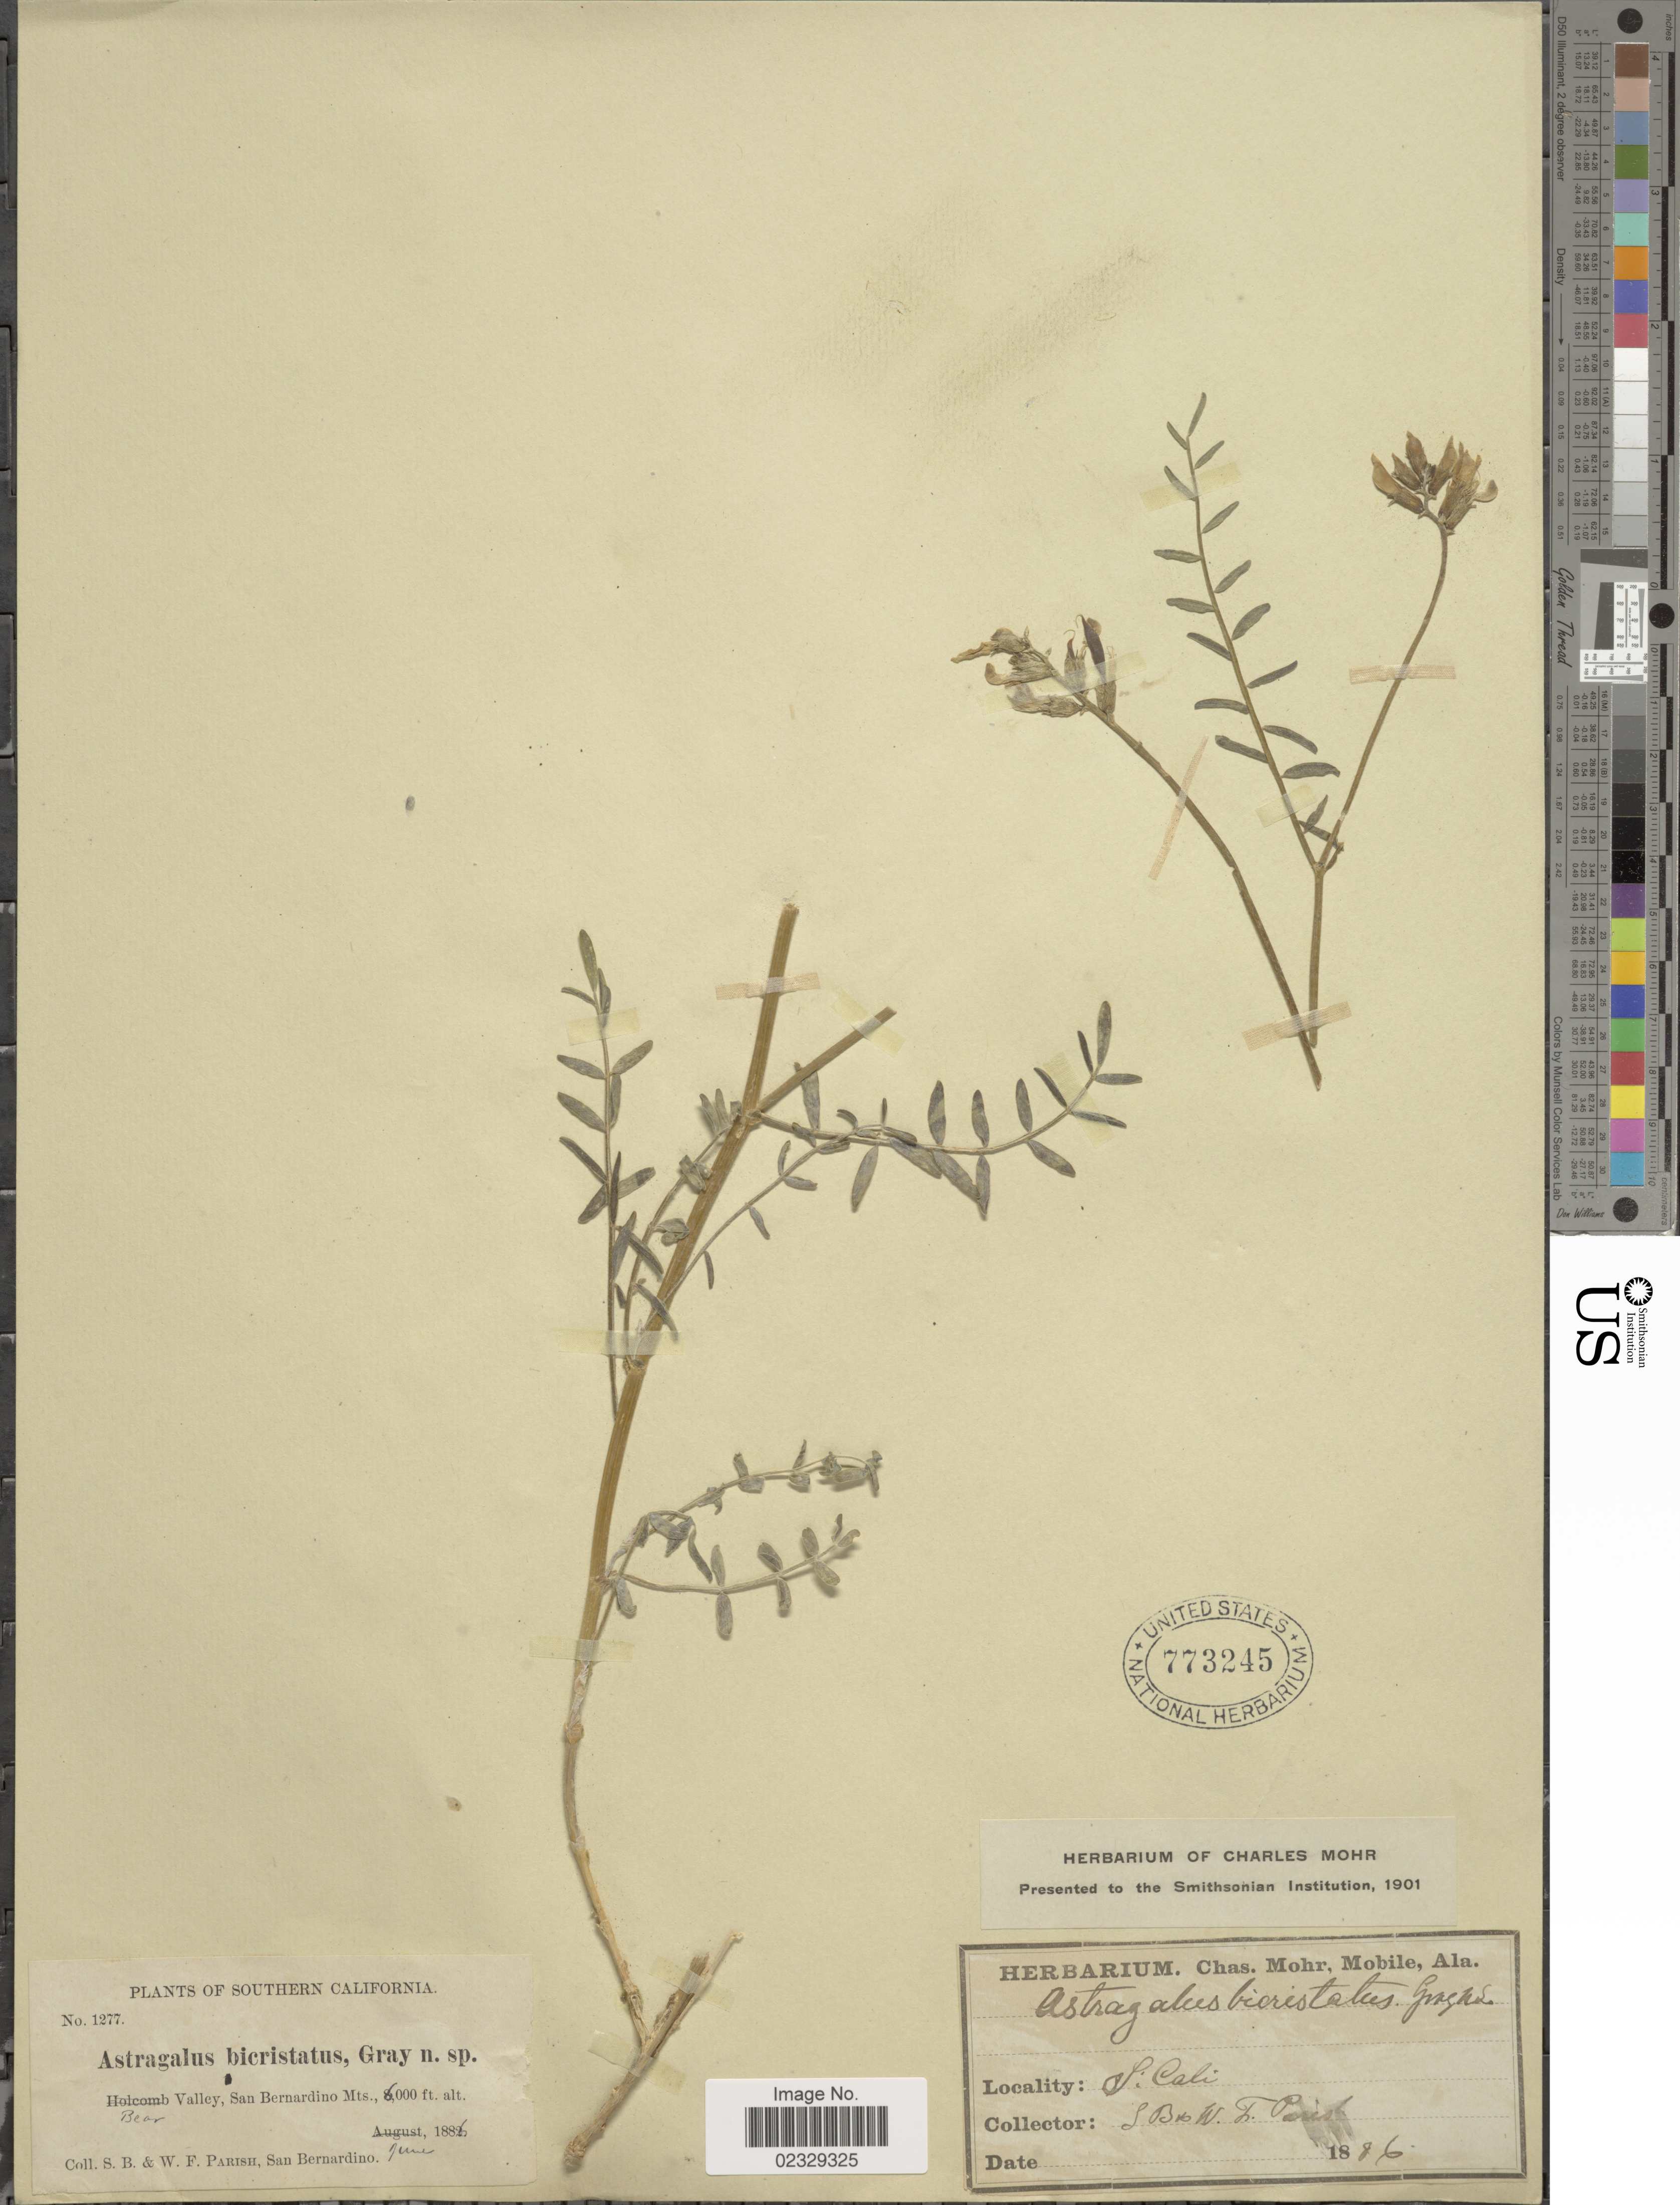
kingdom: Plantae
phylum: Tracheophyta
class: Magnoliopsida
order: Fabales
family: Fabaceae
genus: Astragalus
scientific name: Astragalus bicristatus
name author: A. Gray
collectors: S. B. Parish & W. F. Parish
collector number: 1277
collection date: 1886-06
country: United States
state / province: California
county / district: San Bernardino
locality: Southern California, Bear Valley, San Bernardino Mts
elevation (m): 1829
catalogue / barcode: US 773245